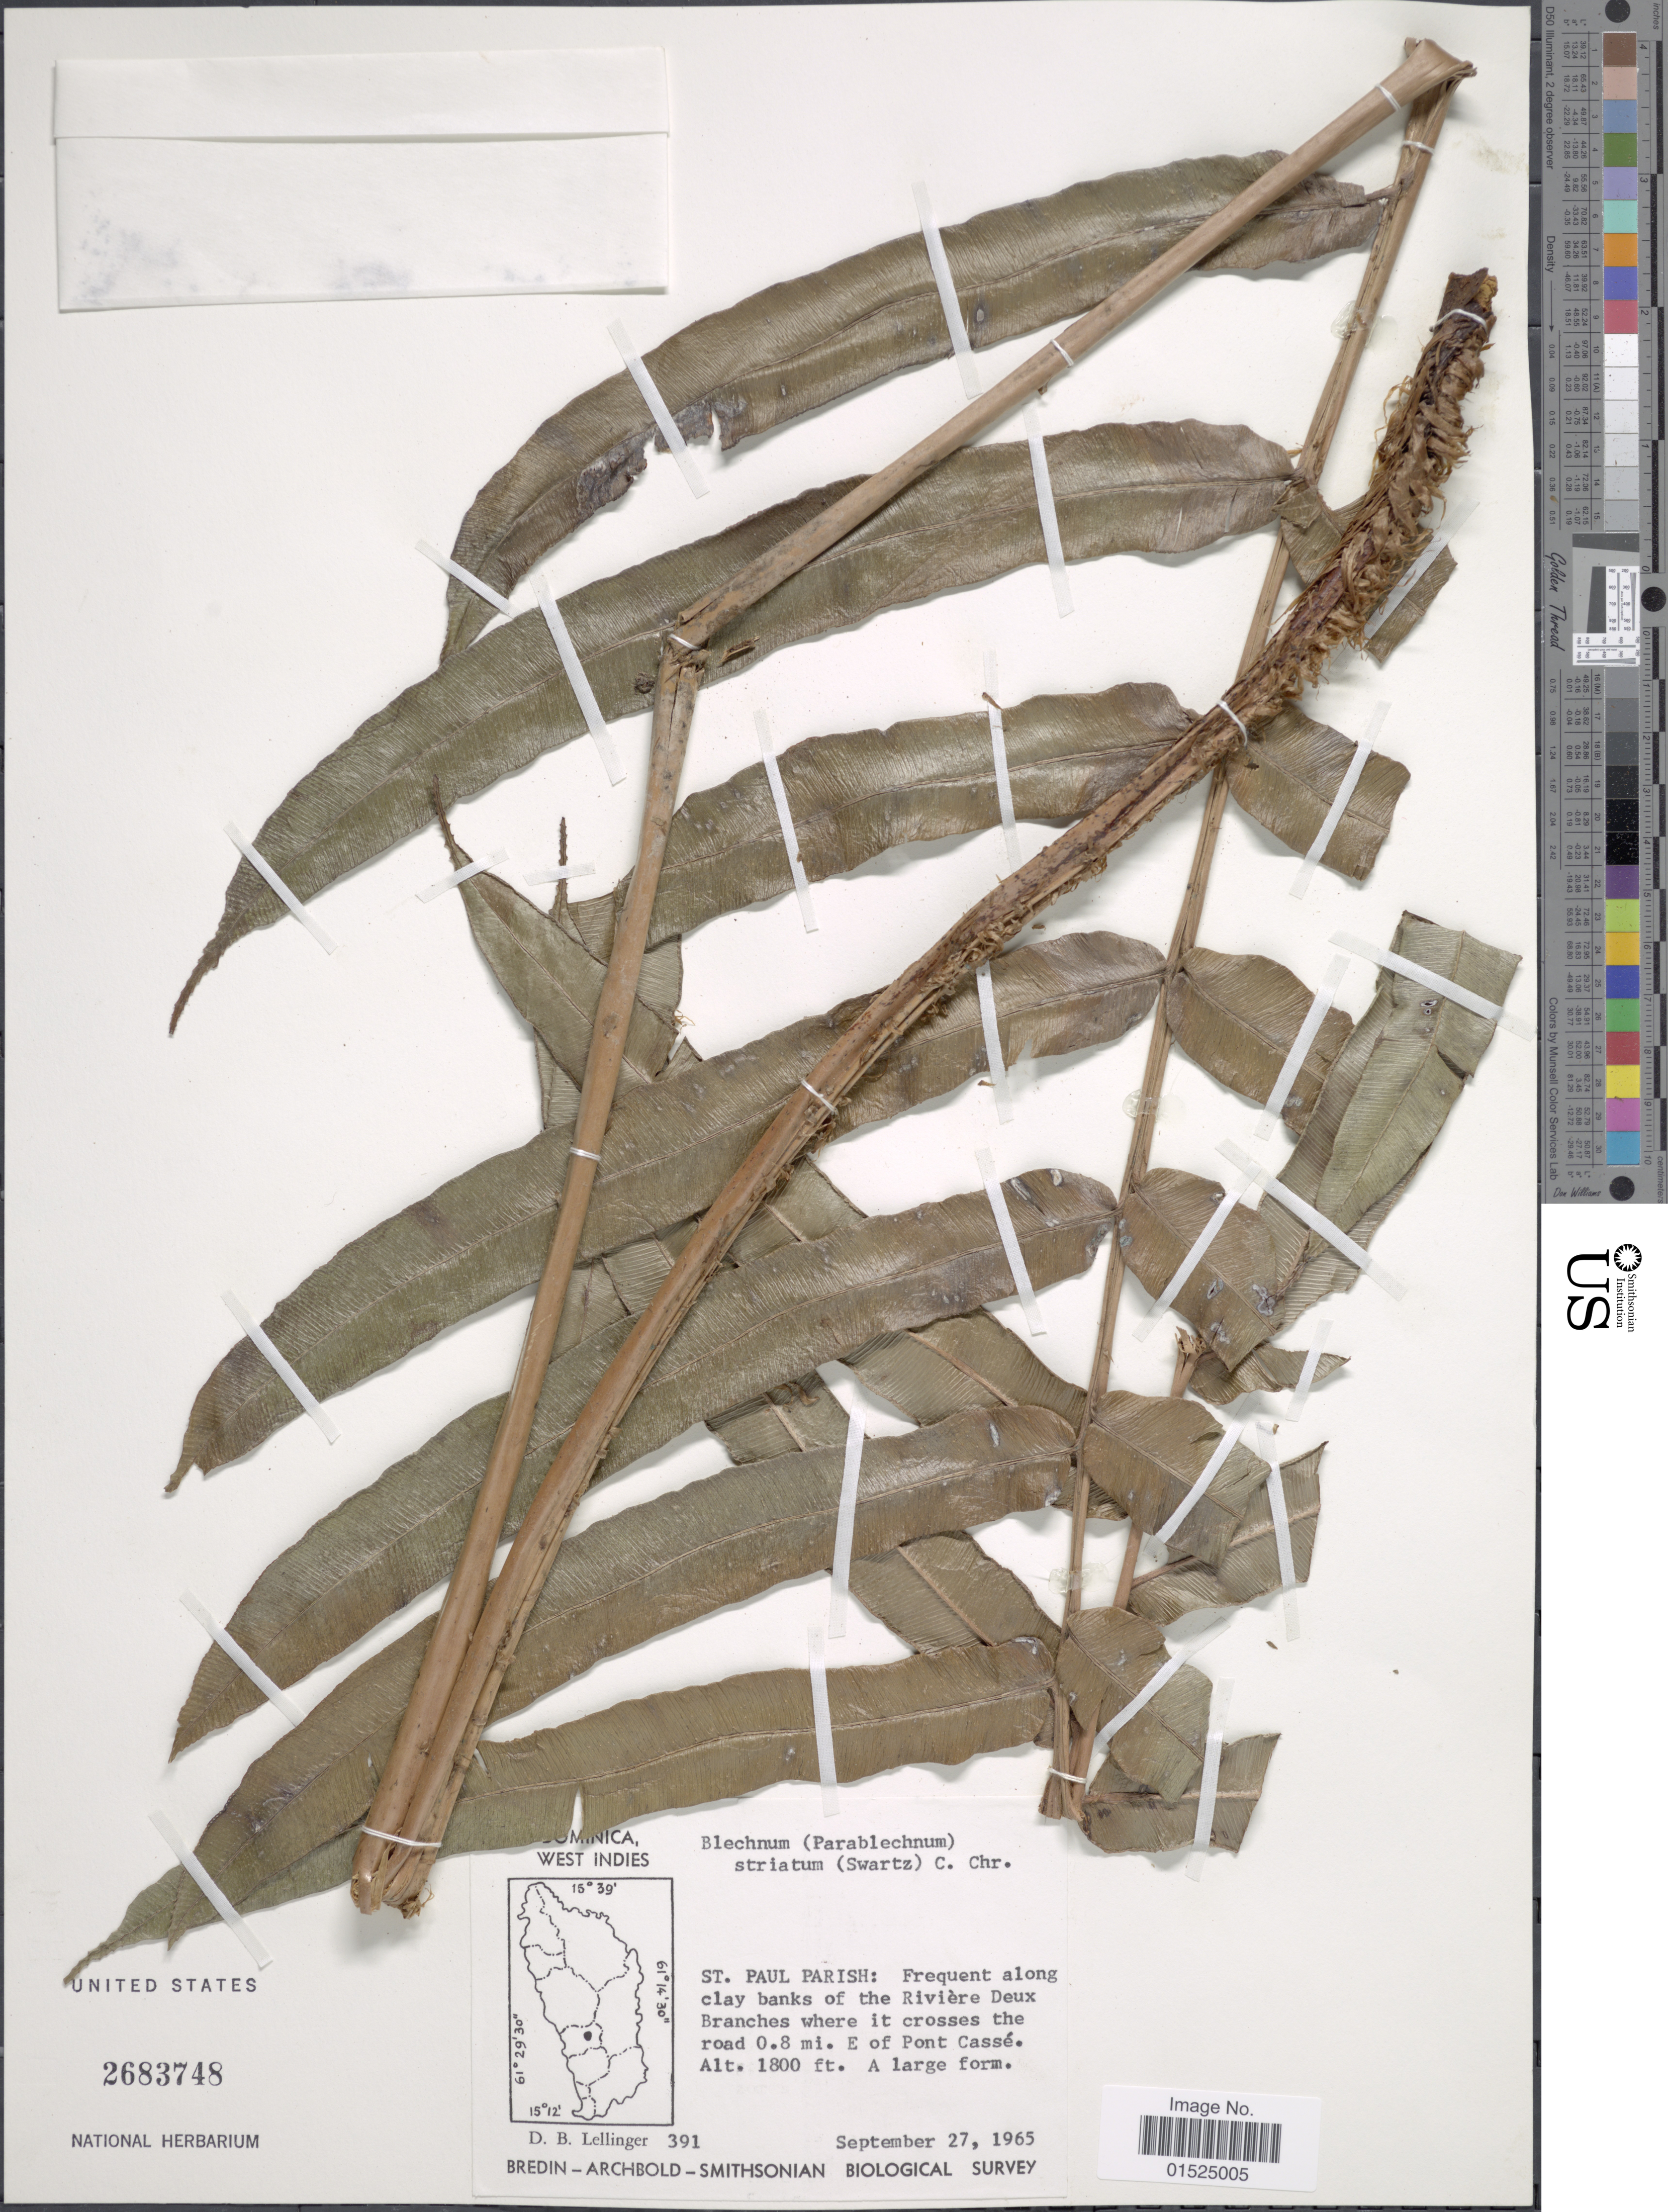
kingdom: Plantae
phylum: Tracheophyta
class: Polypodiopsida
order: Polypodiales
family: Blechnaceae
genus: Blechnum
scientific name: Blechnum ryanii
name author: Hieron.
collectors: D. B. Lellinger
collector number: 391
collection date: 1965-09-27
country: Dominica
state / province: St. Paul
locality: St. Paul Parish: Frequent along clay banks of the Riviere Deux Branches where it crosses the road, 0.8 mi. E of Pont Casse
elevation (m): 549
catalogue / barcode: US 2683748